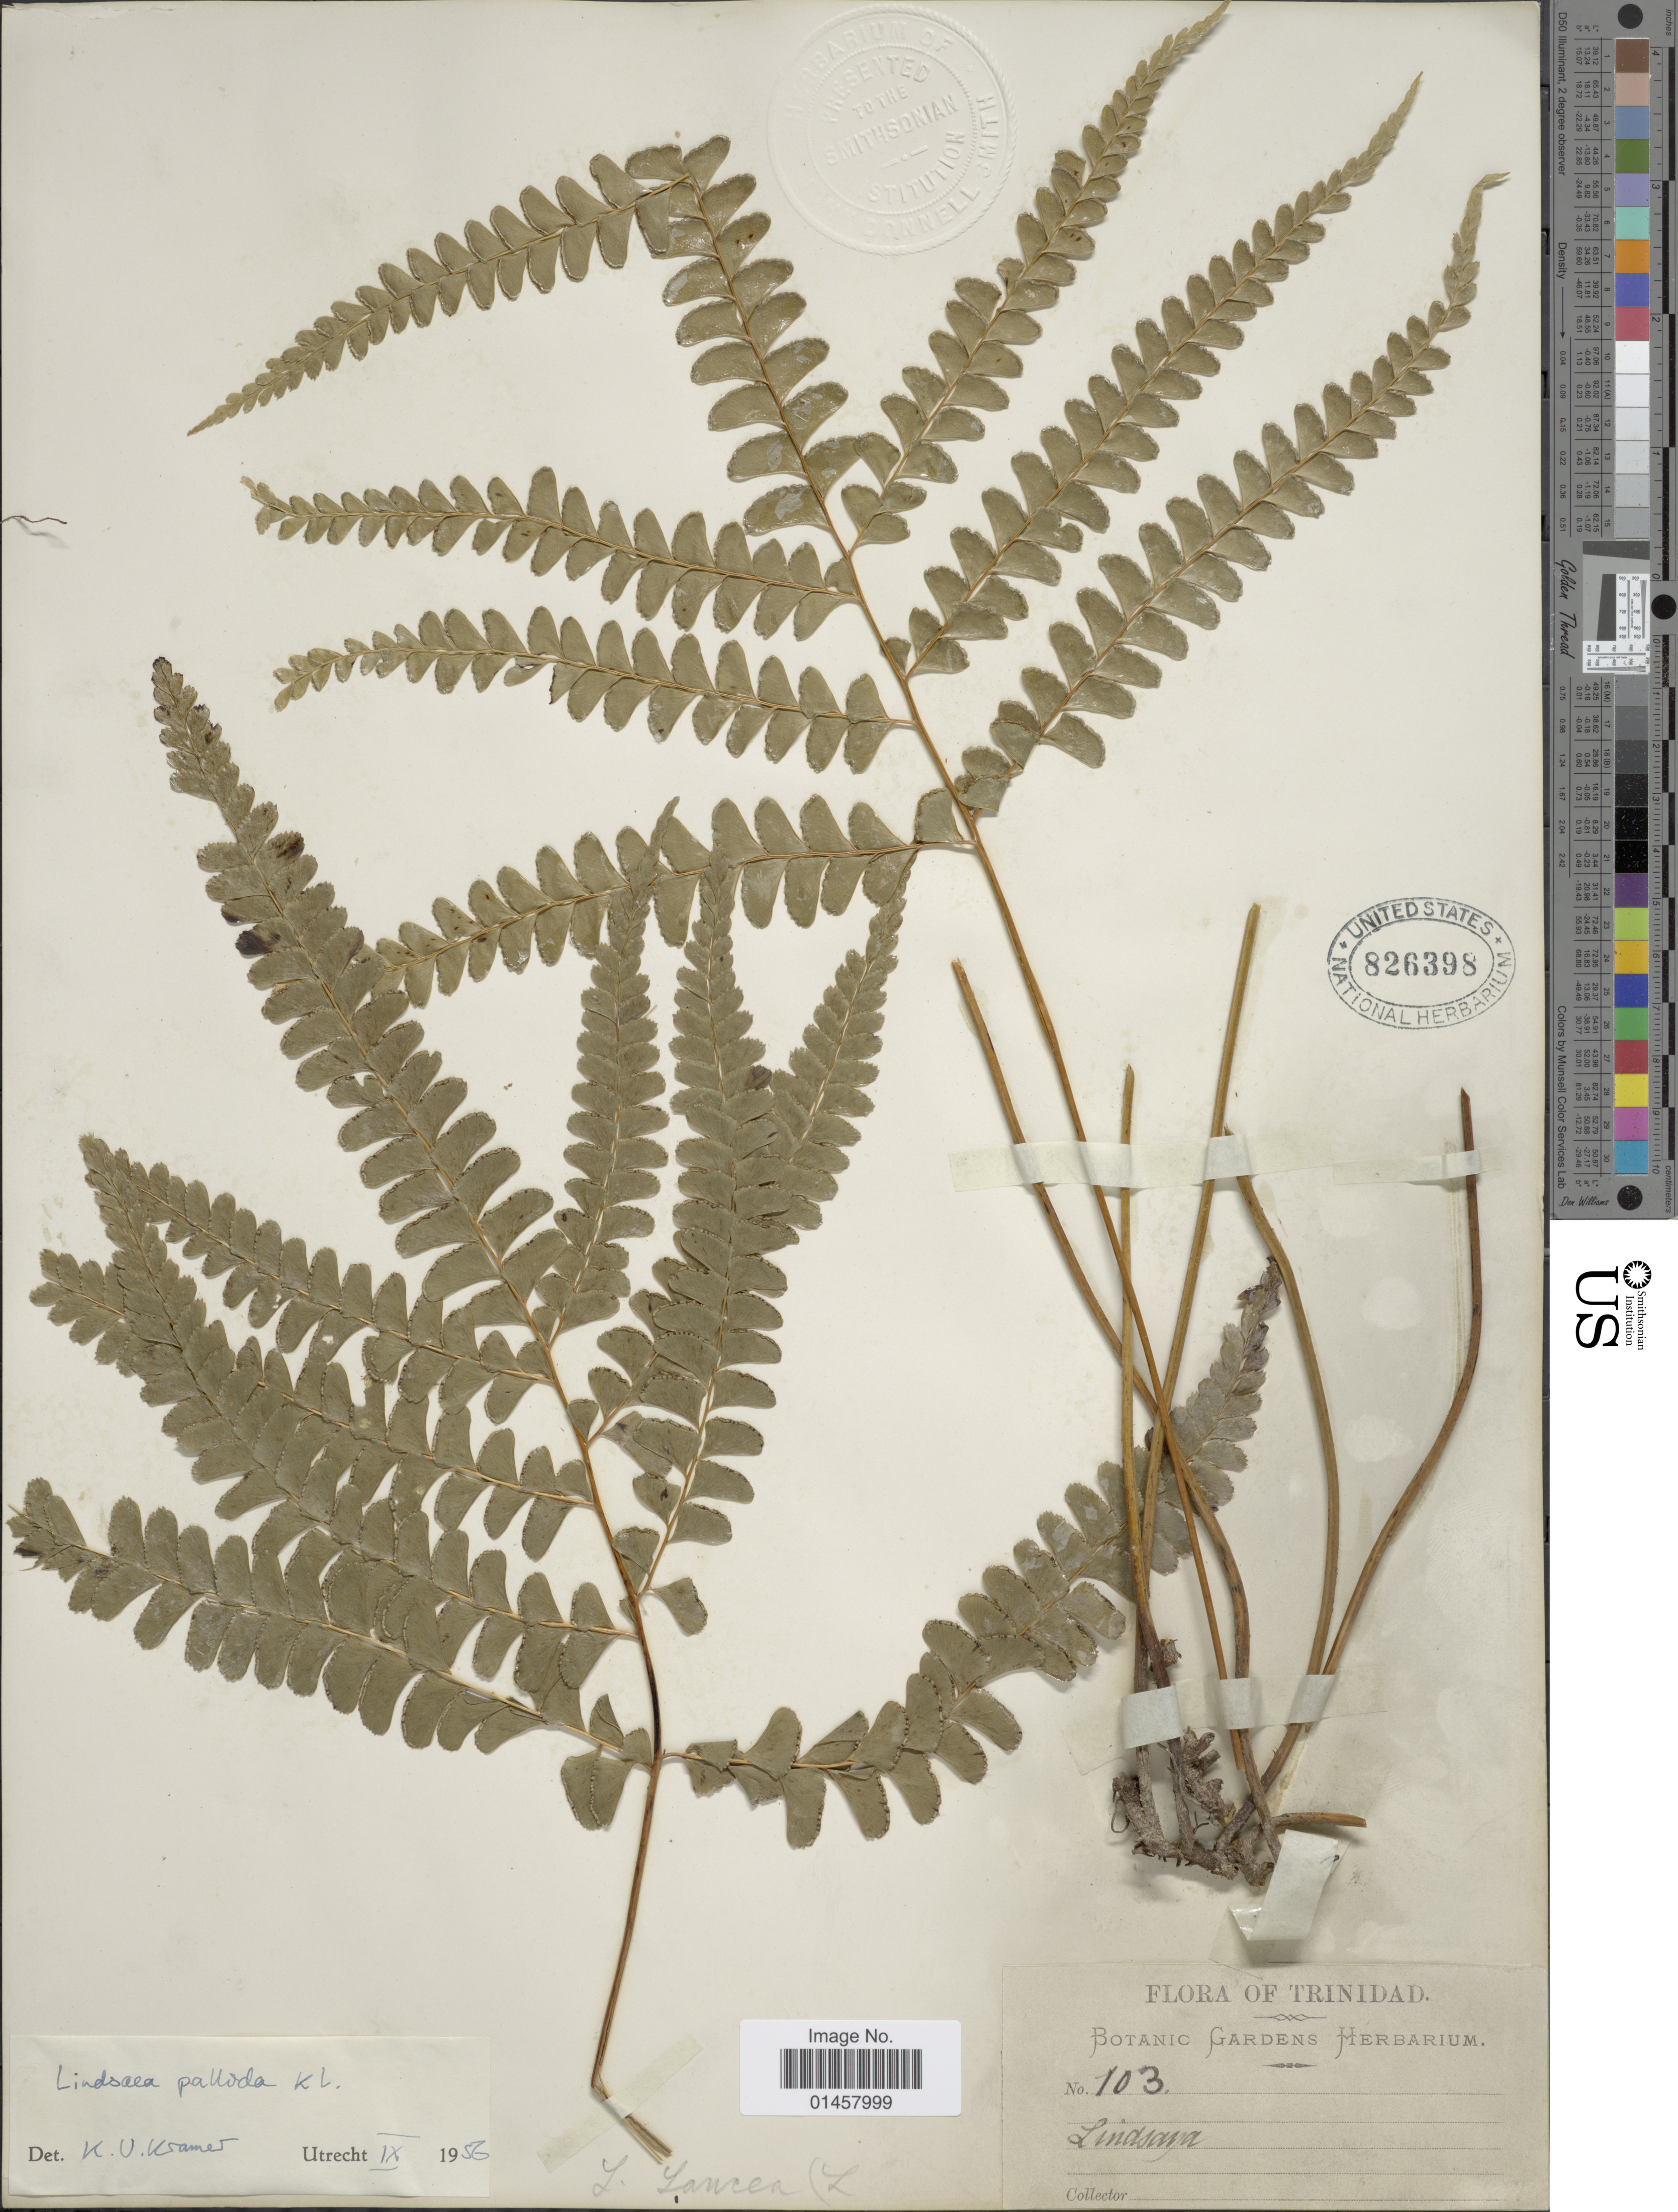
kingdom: Plantae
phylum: Tracheophyta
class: Polypodiopsida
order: Polypodiales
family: Lindsaeaceae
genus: Lindsaea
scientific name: Lindsaea pallida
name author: Klotzsch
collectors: Botanic Gardens Herbarium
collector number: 103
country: Trinidad and Tobago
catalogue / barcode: US 826398